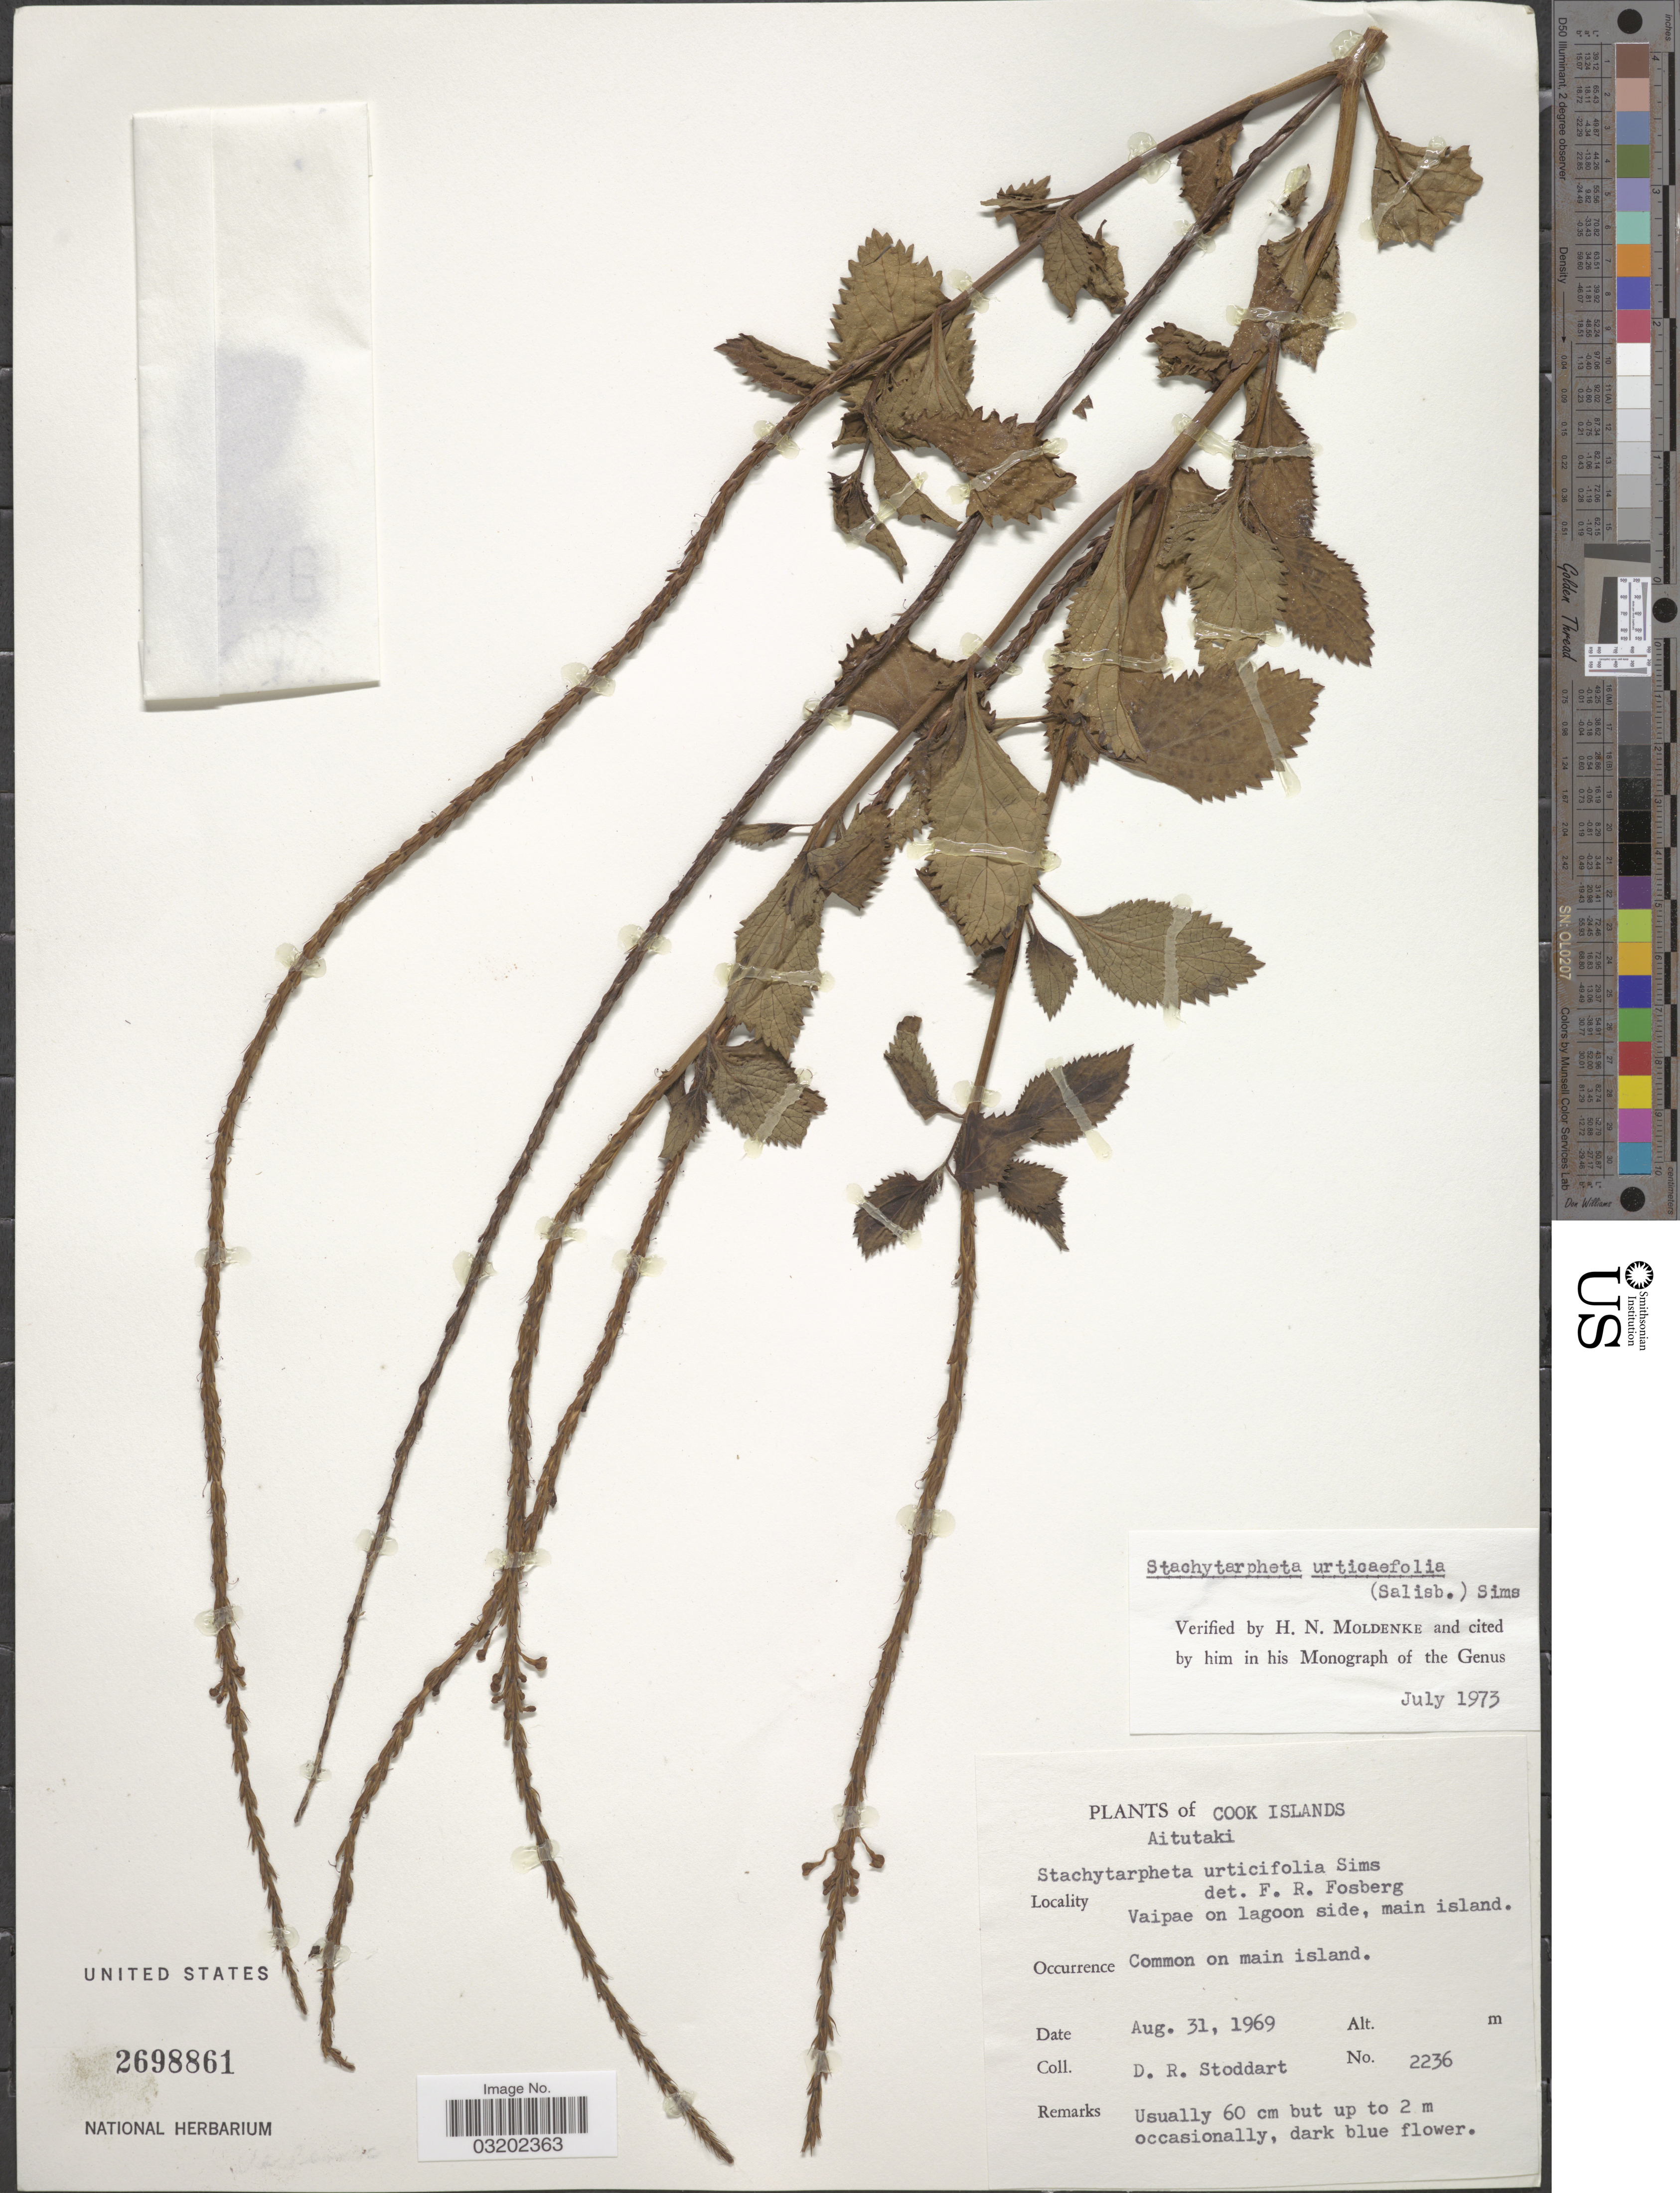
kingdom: Plantae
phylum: Tracheophyta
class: Magnoliopsida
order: Lamiales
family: Verbenaceae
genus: Stachytarpheta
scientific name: Stachytarpheta urticifolia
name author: Sims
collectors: D. R. Stoddart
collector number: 2236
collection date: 1969-08-31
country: Cook Islands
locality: Aitutaki. Vaipae on lagoon side, main island.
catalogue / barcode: US 2698861